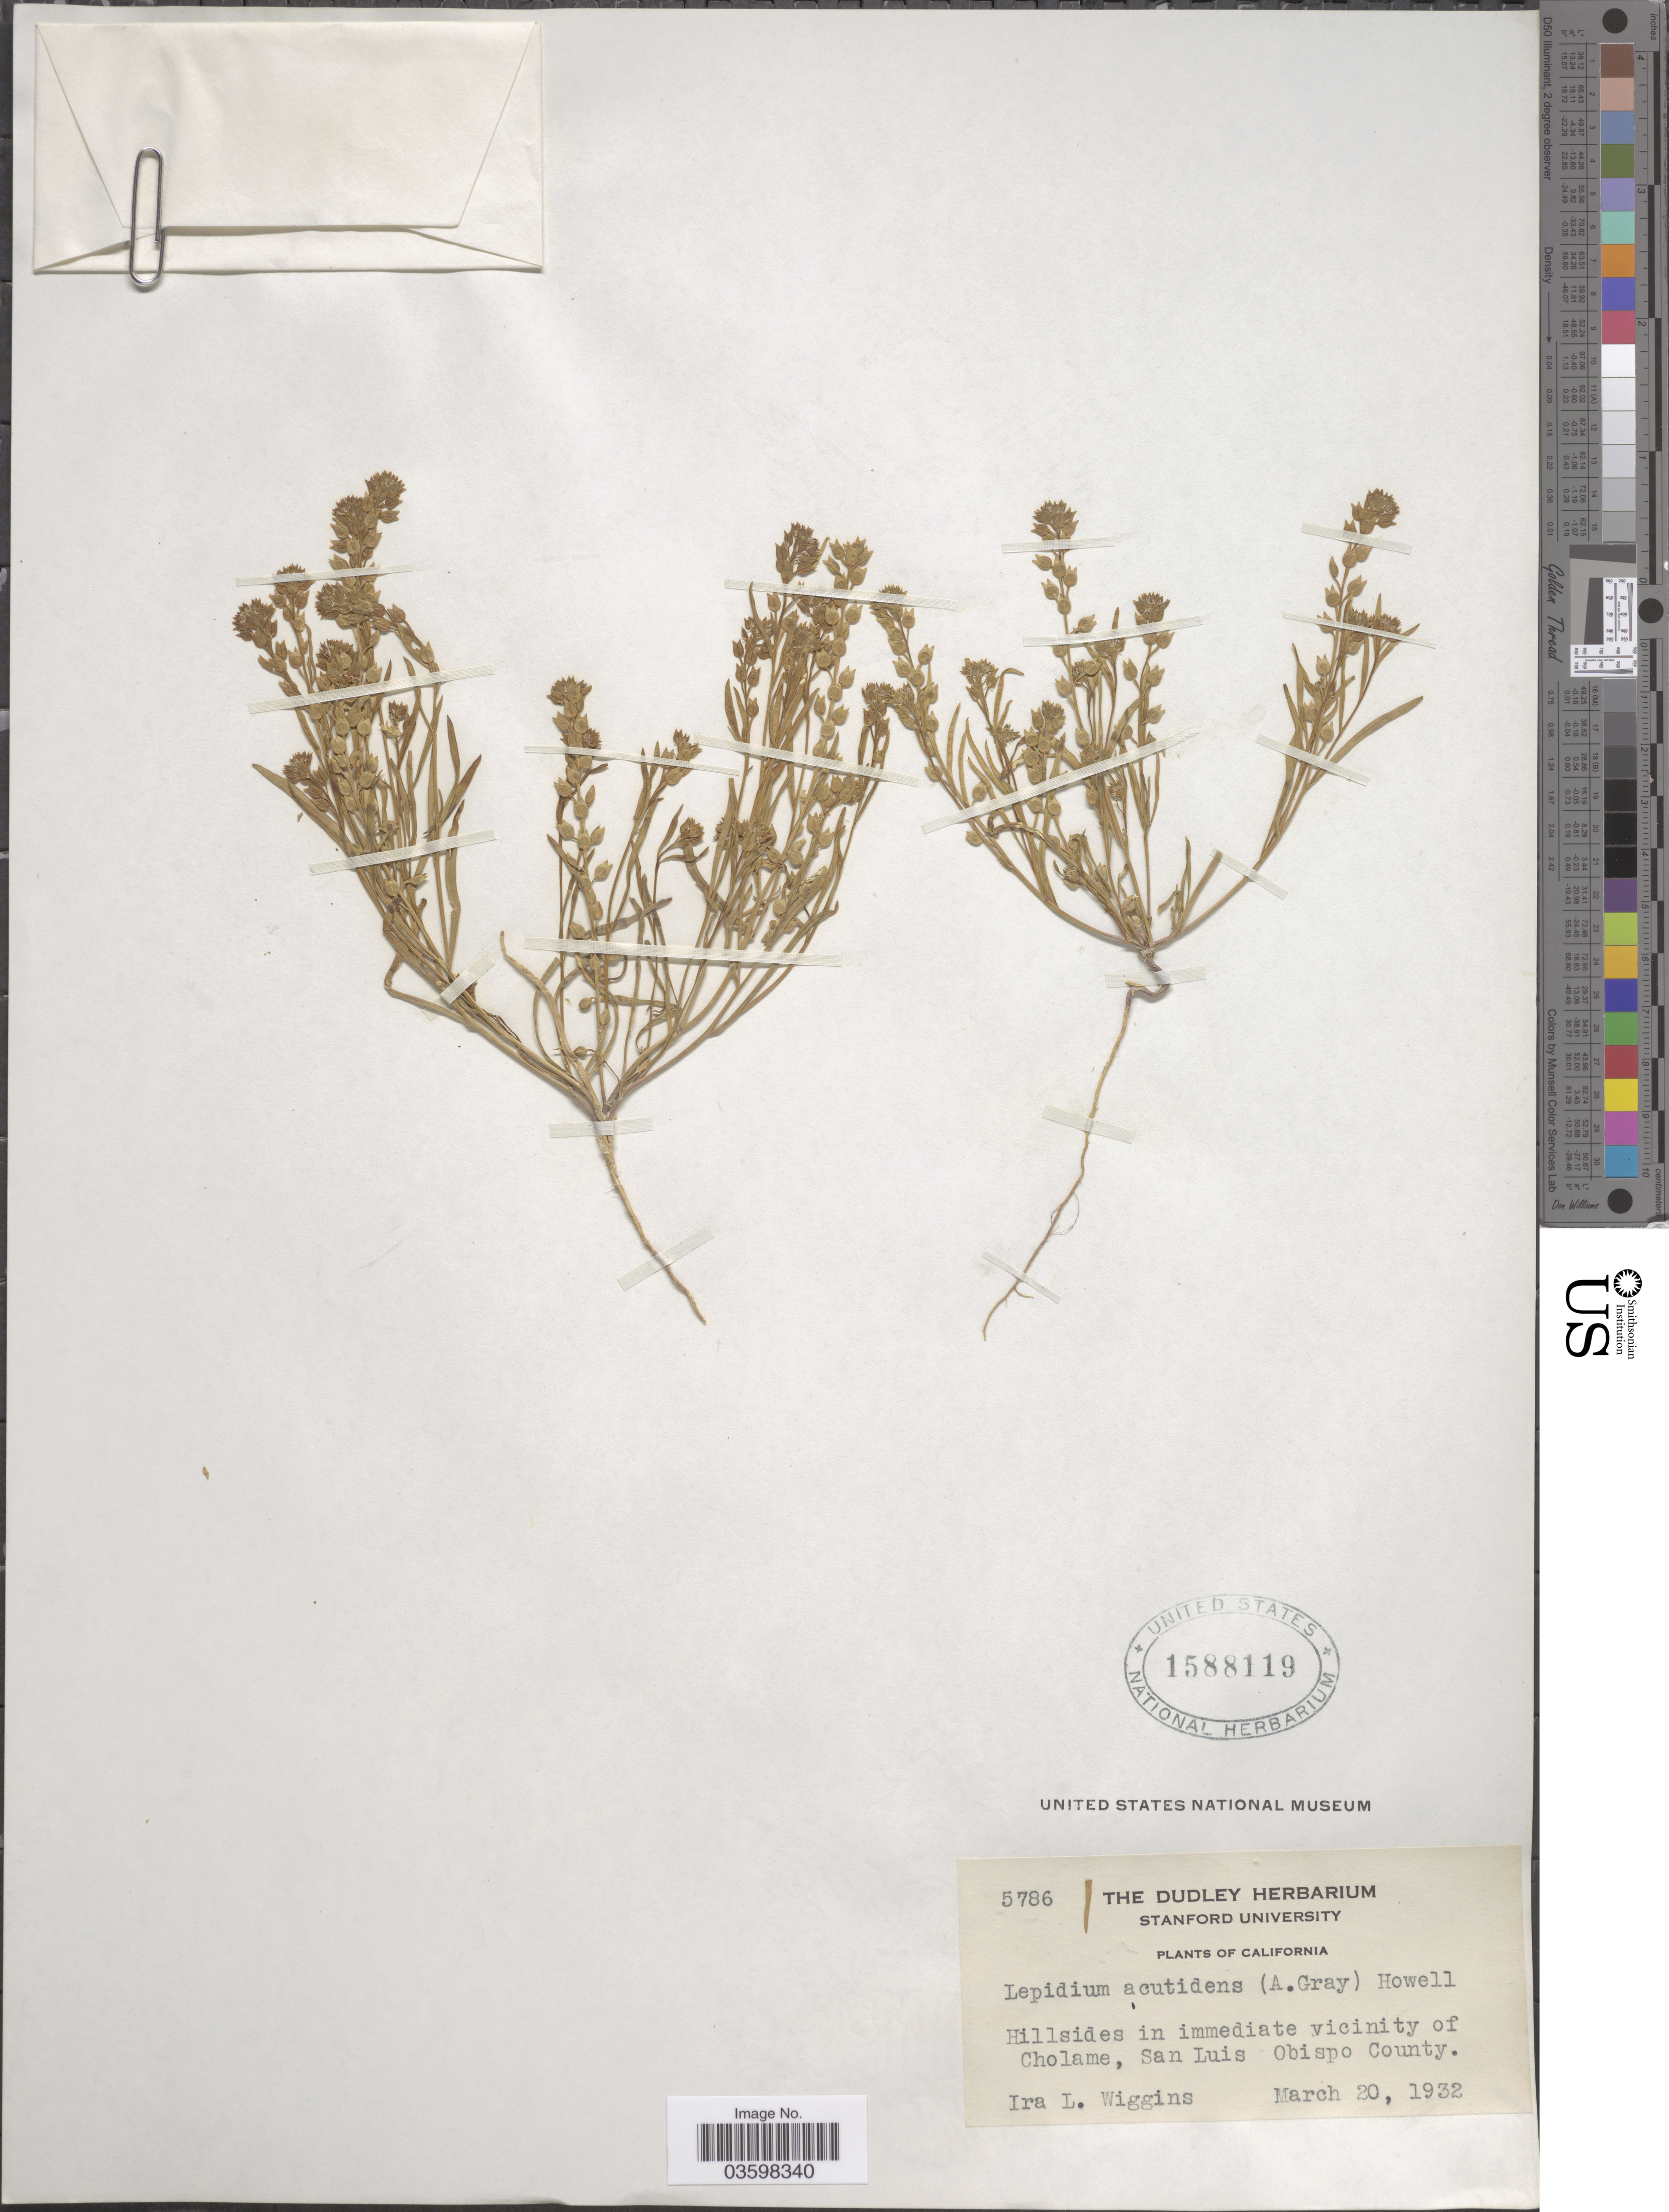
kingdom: Plantae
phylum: Tracheophyta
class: Magnoliopsida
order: Brassicales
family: Brassicaceae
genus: Lepidium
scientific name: Lepidium dictyotum var. acutidens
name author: A. Gray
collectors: I. L. Wiggins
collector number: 5786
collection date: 1932-03-20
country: United States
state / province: California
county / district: San Luis Obispo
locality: Hillsides in immediate vicinity of Cholame, San Luis Obispo County.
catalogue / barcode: US 1588119